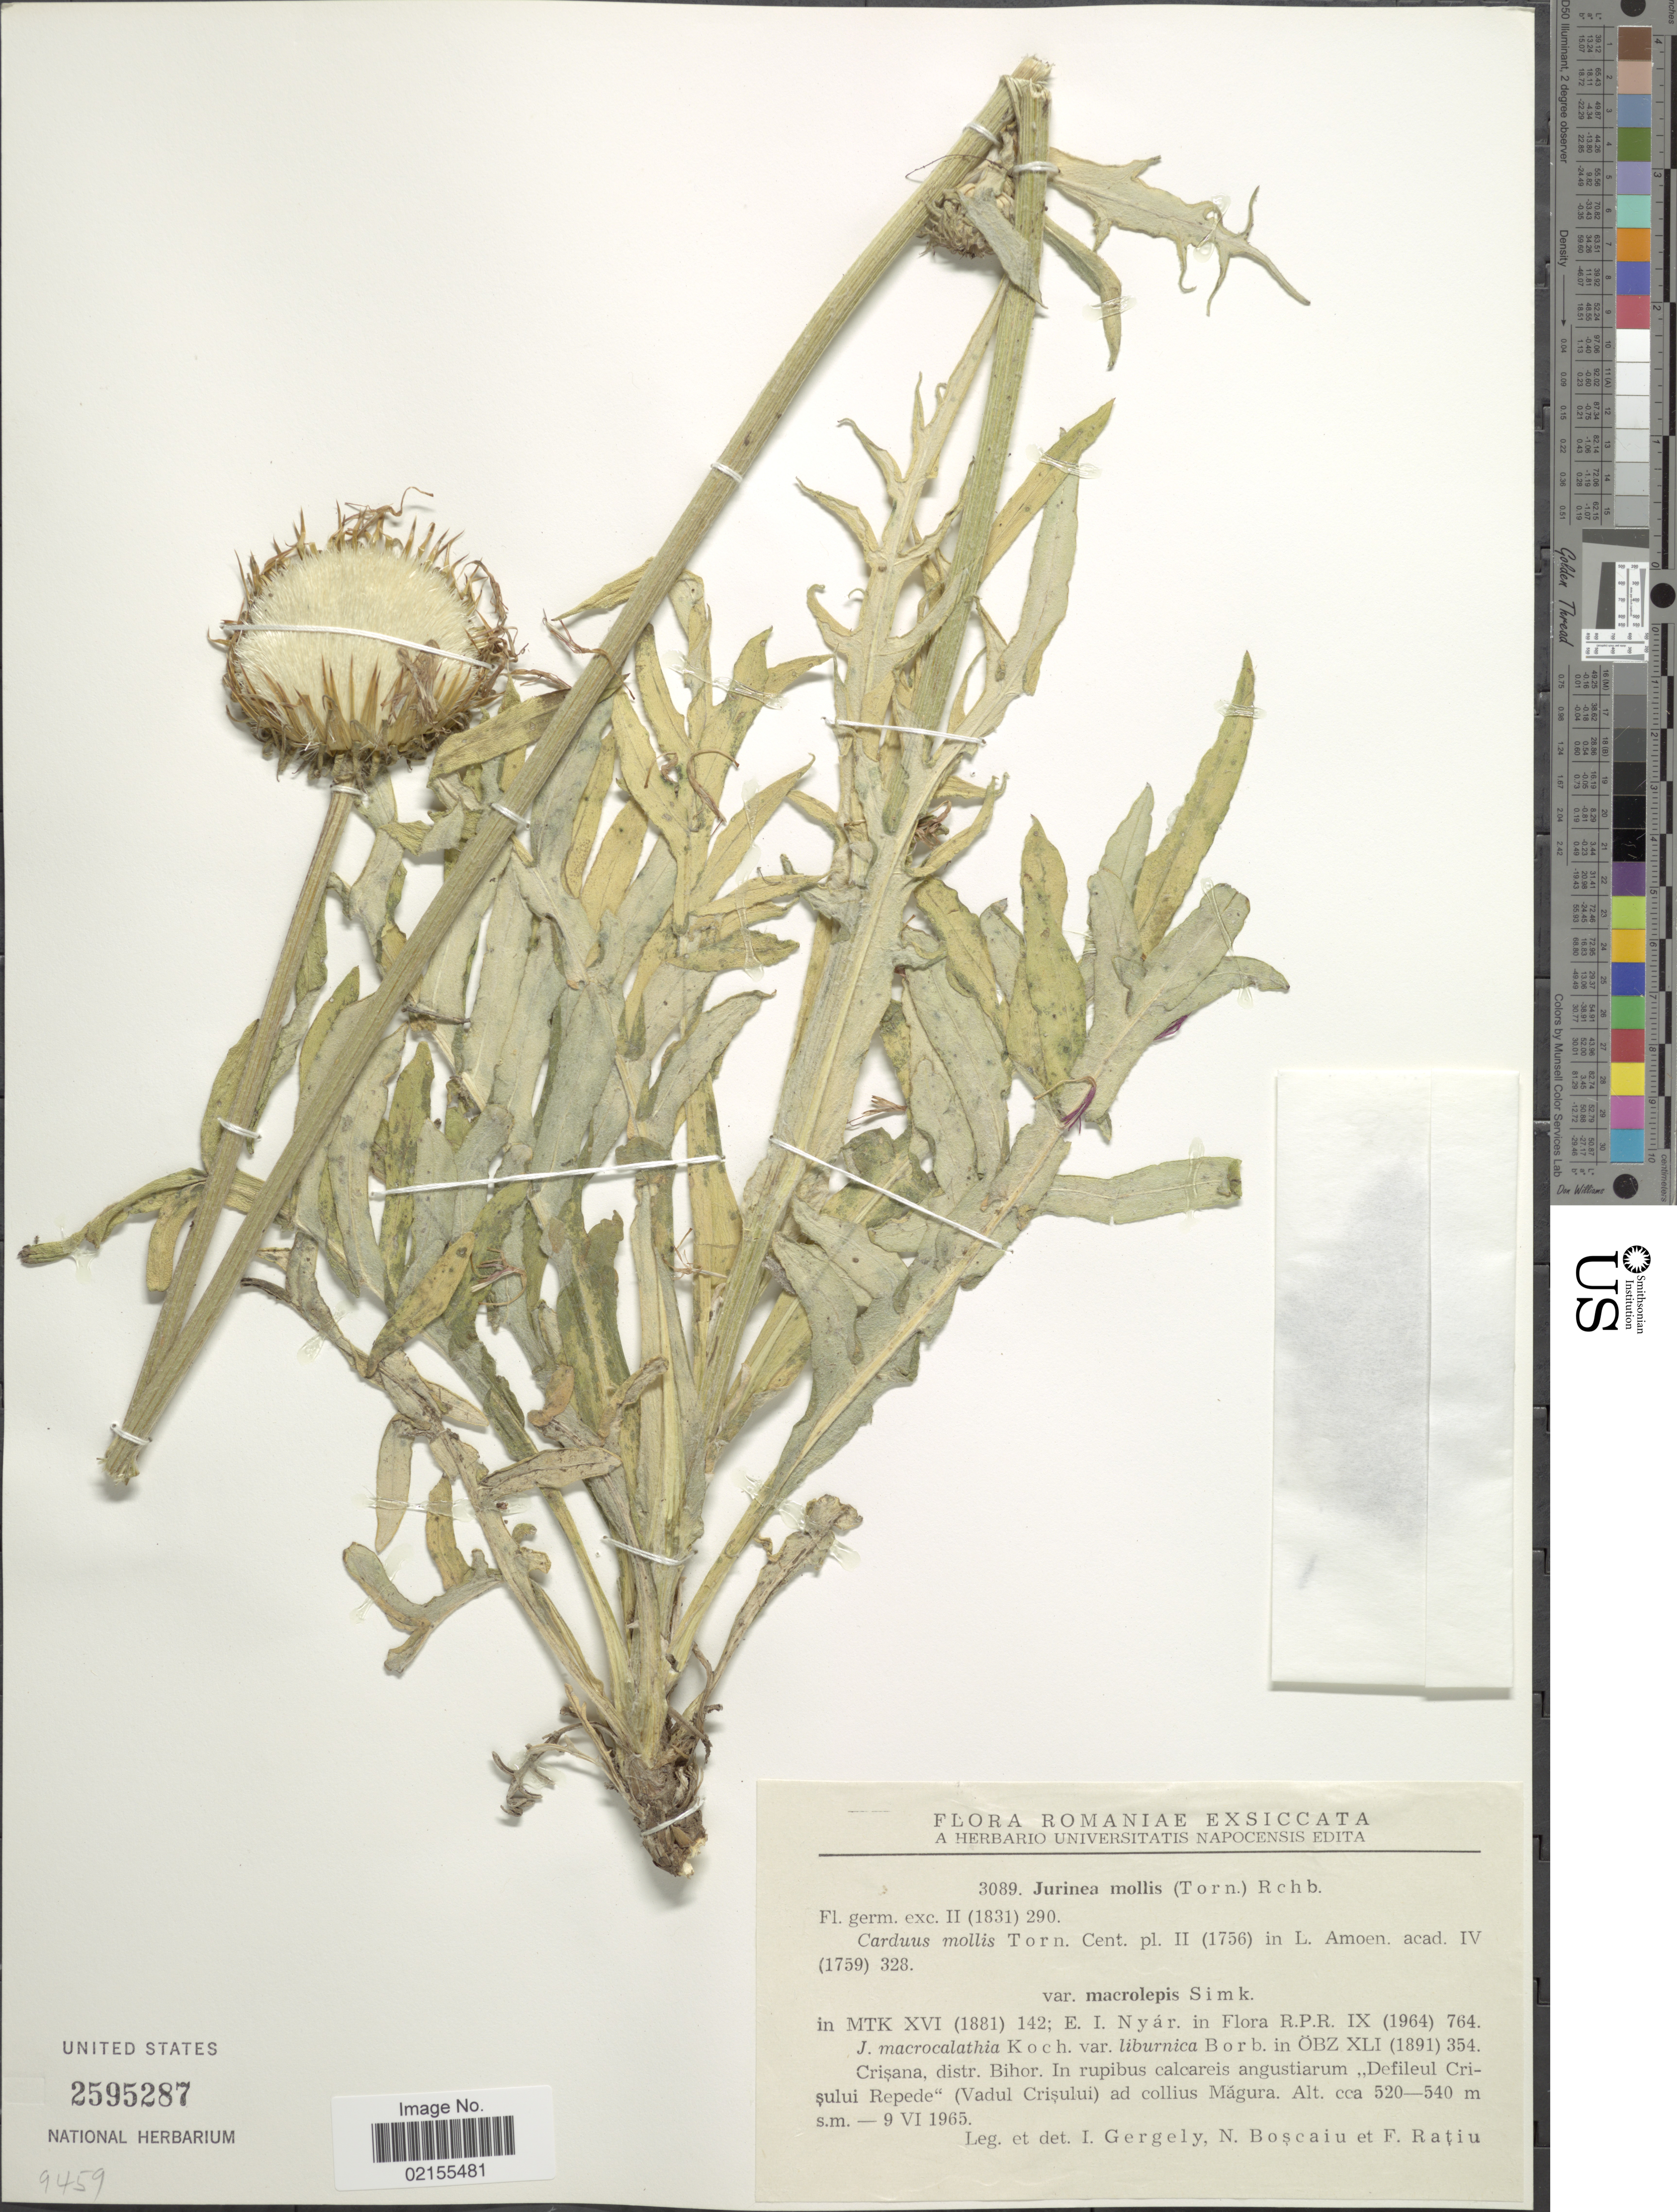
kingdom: Plantae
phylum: Tracheophyta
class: Magnoliopsida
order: Asterales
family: Asteraceae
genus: Jurinea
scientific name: Jurinea mollis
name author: Rchb.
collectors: I. Gergely, Boscaiu, N. & F. Ratiu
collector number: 3089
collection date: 1965-06-09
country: Romania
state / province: Bihor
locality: Crisana, distr. Bihor, Defileul Crisului Repede (Vadul Crisului) ad collius Magura)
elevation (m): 520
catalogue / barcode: US 2595287